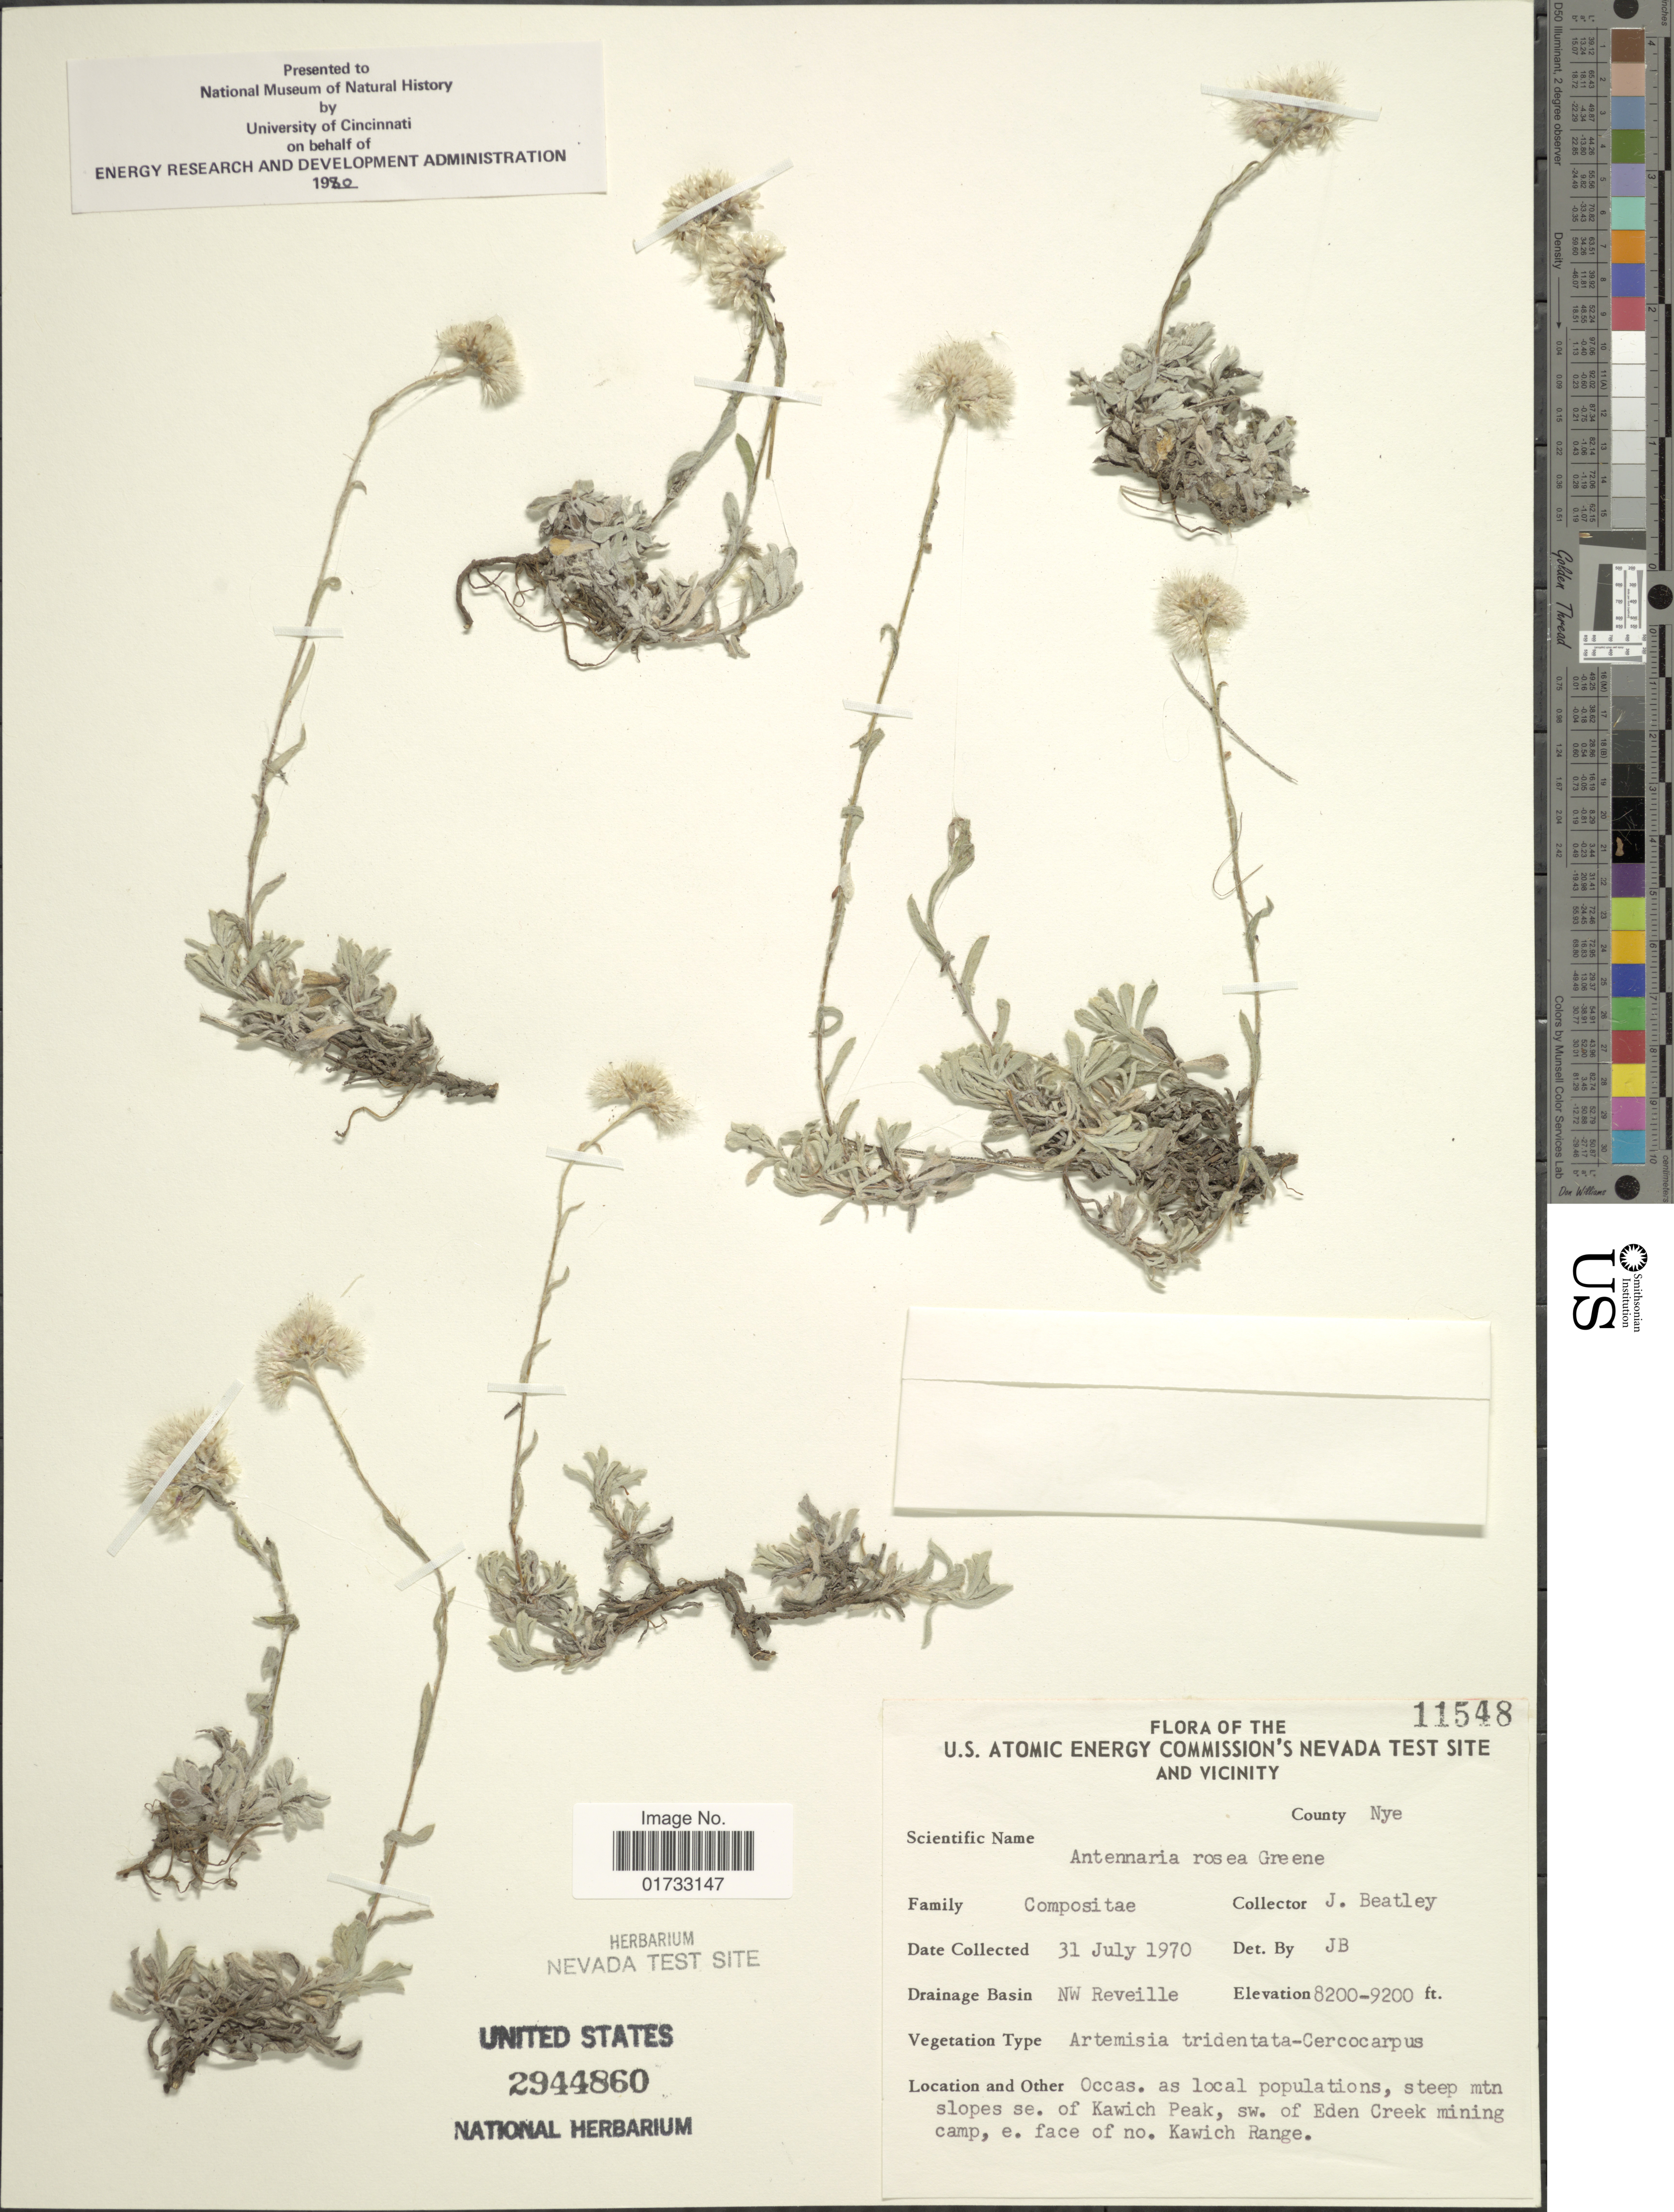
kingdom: Plantae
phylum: Tracheophyta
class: Magnoliopsida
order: Asterales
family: Asteraceae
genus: Antennaria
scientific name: Antennaria rosea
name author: Greene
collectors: J. C. Beatley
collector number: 11548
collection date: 1970-07-31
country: United States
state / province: Nevada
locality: U.S. Atomic Energy Commision's Nevada Test Site and Vicinity, Nw Reveille, steep mtn. slopes se. of Kawich Peak, sw. of Eden Creek mining camp, e. face of no. Kawich Range, County Nye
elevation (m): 2499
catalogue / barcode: US 2944860